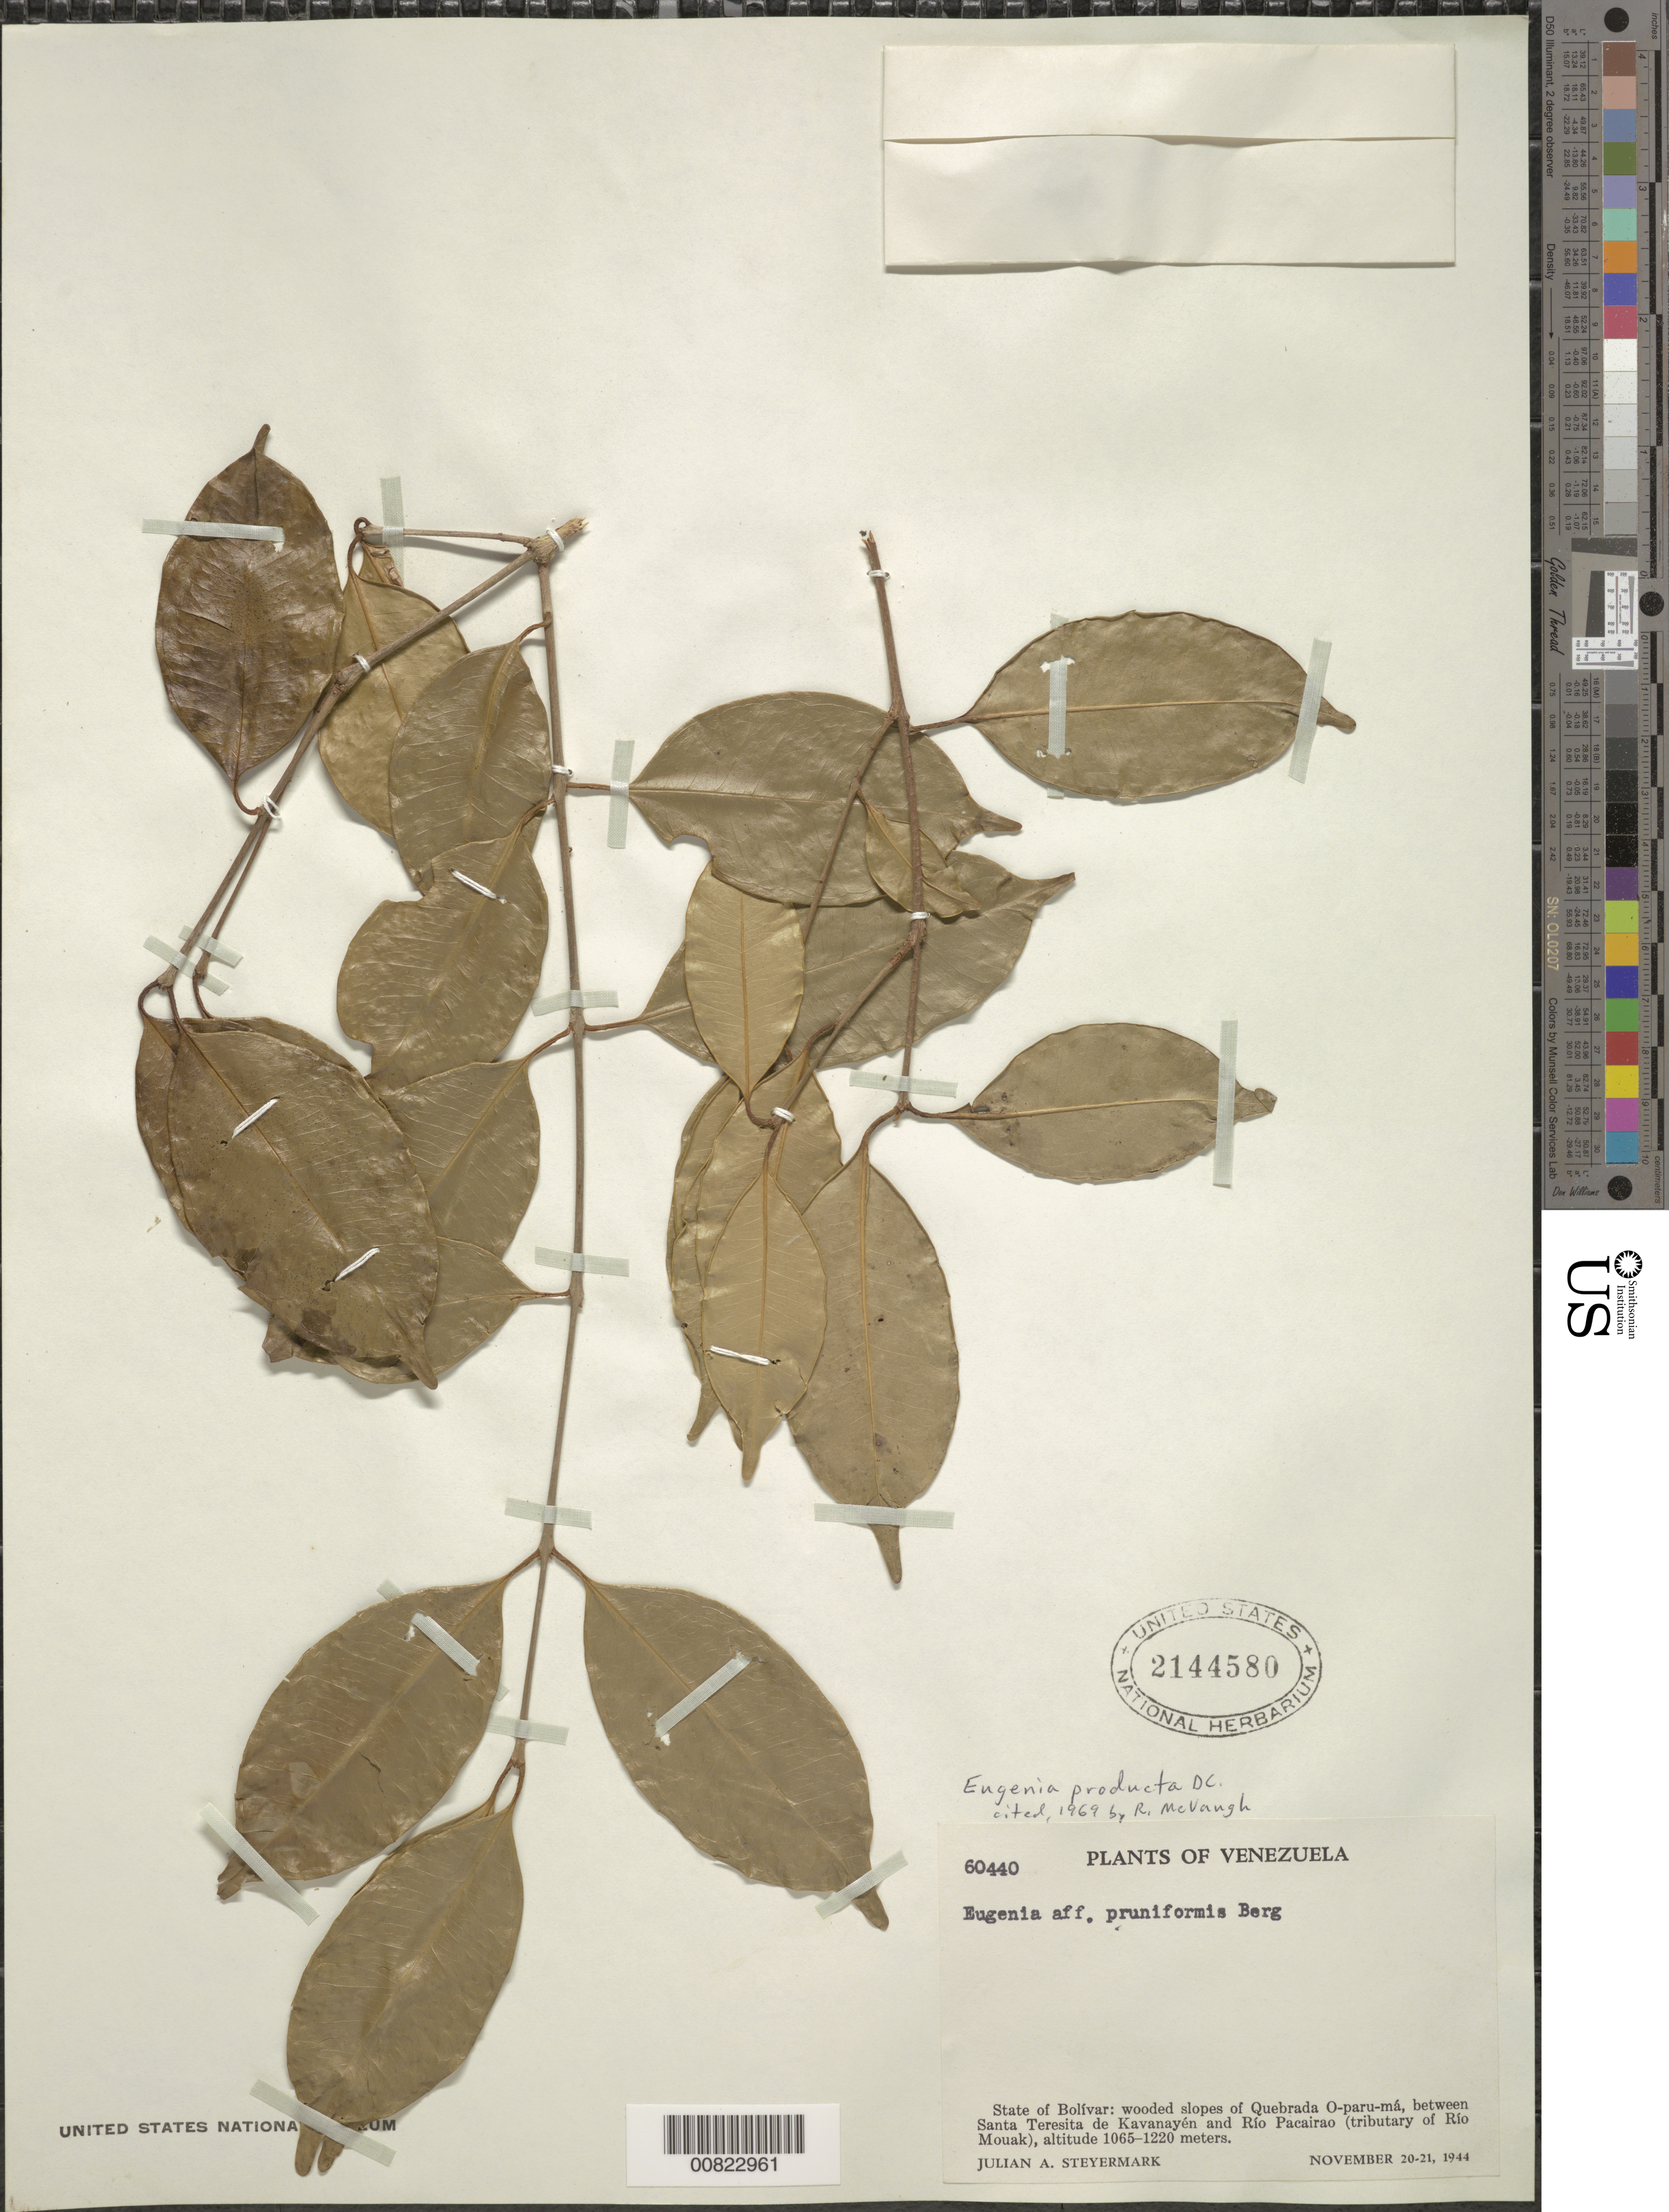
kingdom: Plantae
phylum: Tracheophyta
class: Magnoliopsida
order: Myrtales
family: Myrtaceae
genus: Eugenia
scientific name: Eugenia producta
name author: DC.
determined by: McVaugh, R.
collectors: J. Steyermark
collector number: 60440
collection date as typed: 20-Nov-44 to 21-Nov-44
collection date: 1944-11-20/1944-11-21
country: Venezuela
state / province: Bolívar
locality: Quebrada O-paru-má, between Santa Teresita de Kavanayén and Río Pacairao (trib. of Río Mouak)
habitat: Wooded slopes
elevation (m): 1065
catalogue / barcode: US 2144580